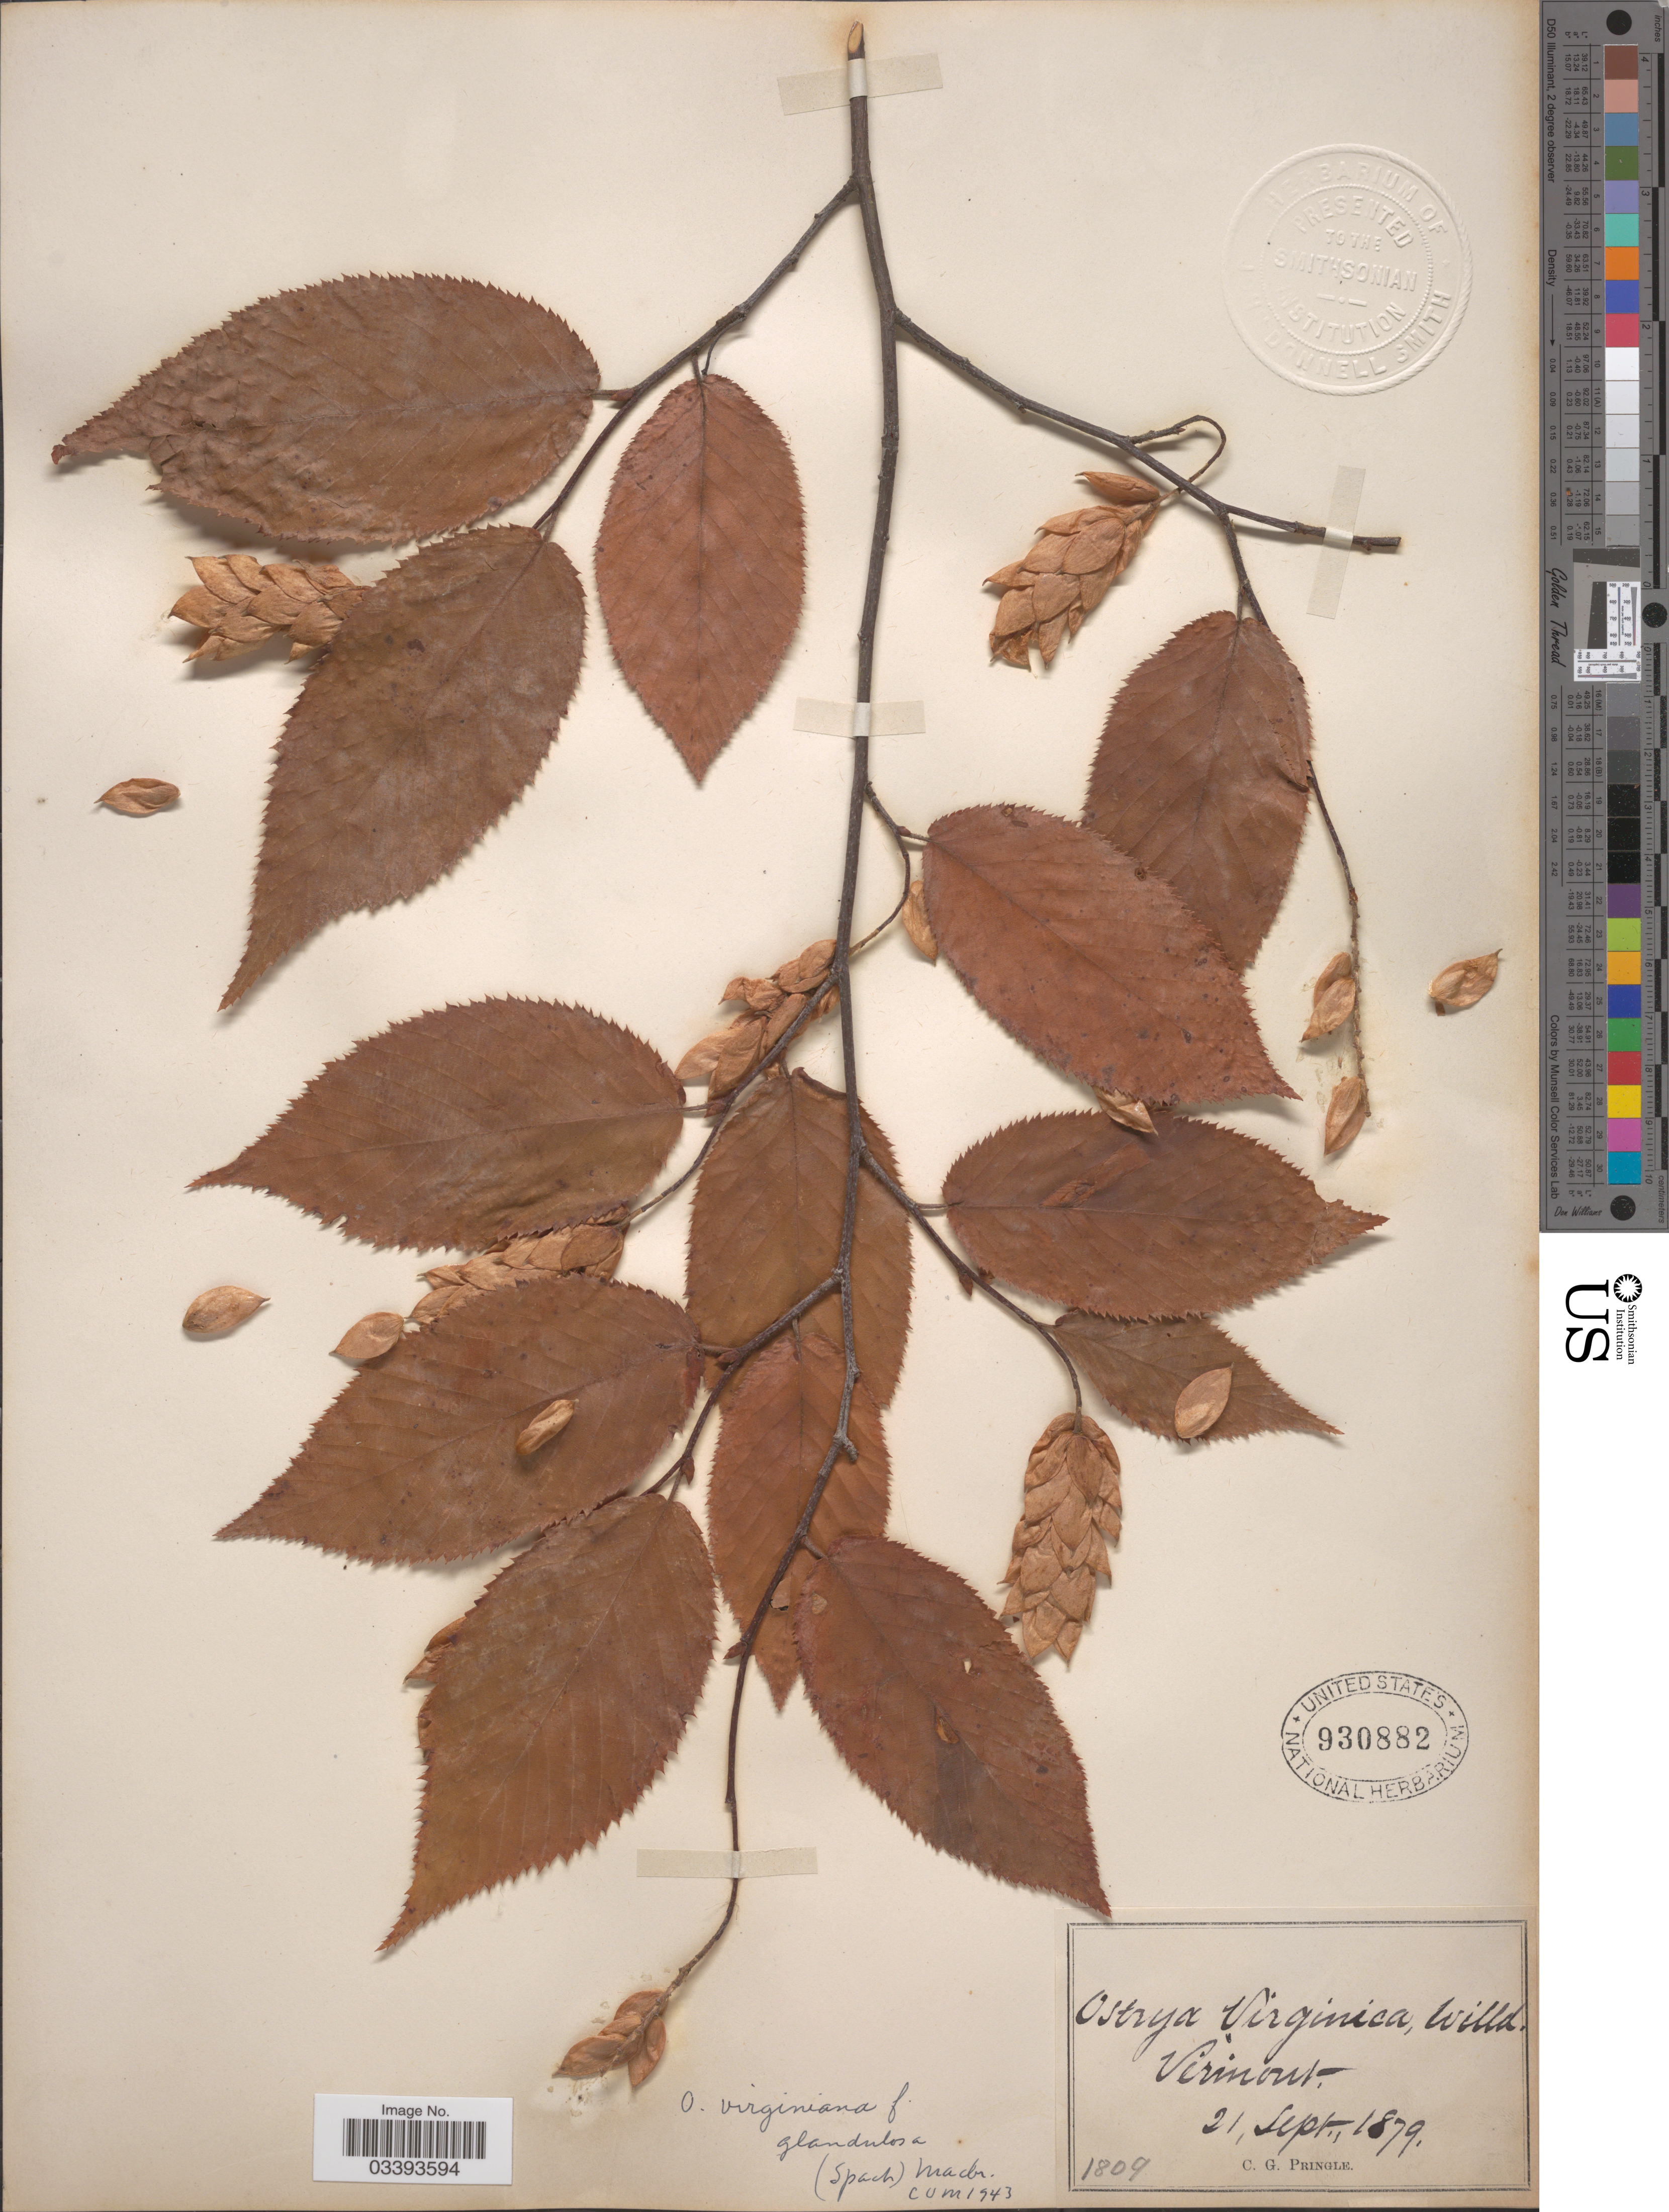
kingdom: Plantae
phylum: Tracheophyta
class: Magnoliopsida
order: Fagales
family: Betulaceae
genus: Ostrya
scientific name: Ostrya virginiana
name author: (Mill.) K. Koch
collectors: C. G. Pringle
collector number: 1809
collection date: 1879-09-21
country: United States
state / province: Vermont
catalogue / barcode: US 930882